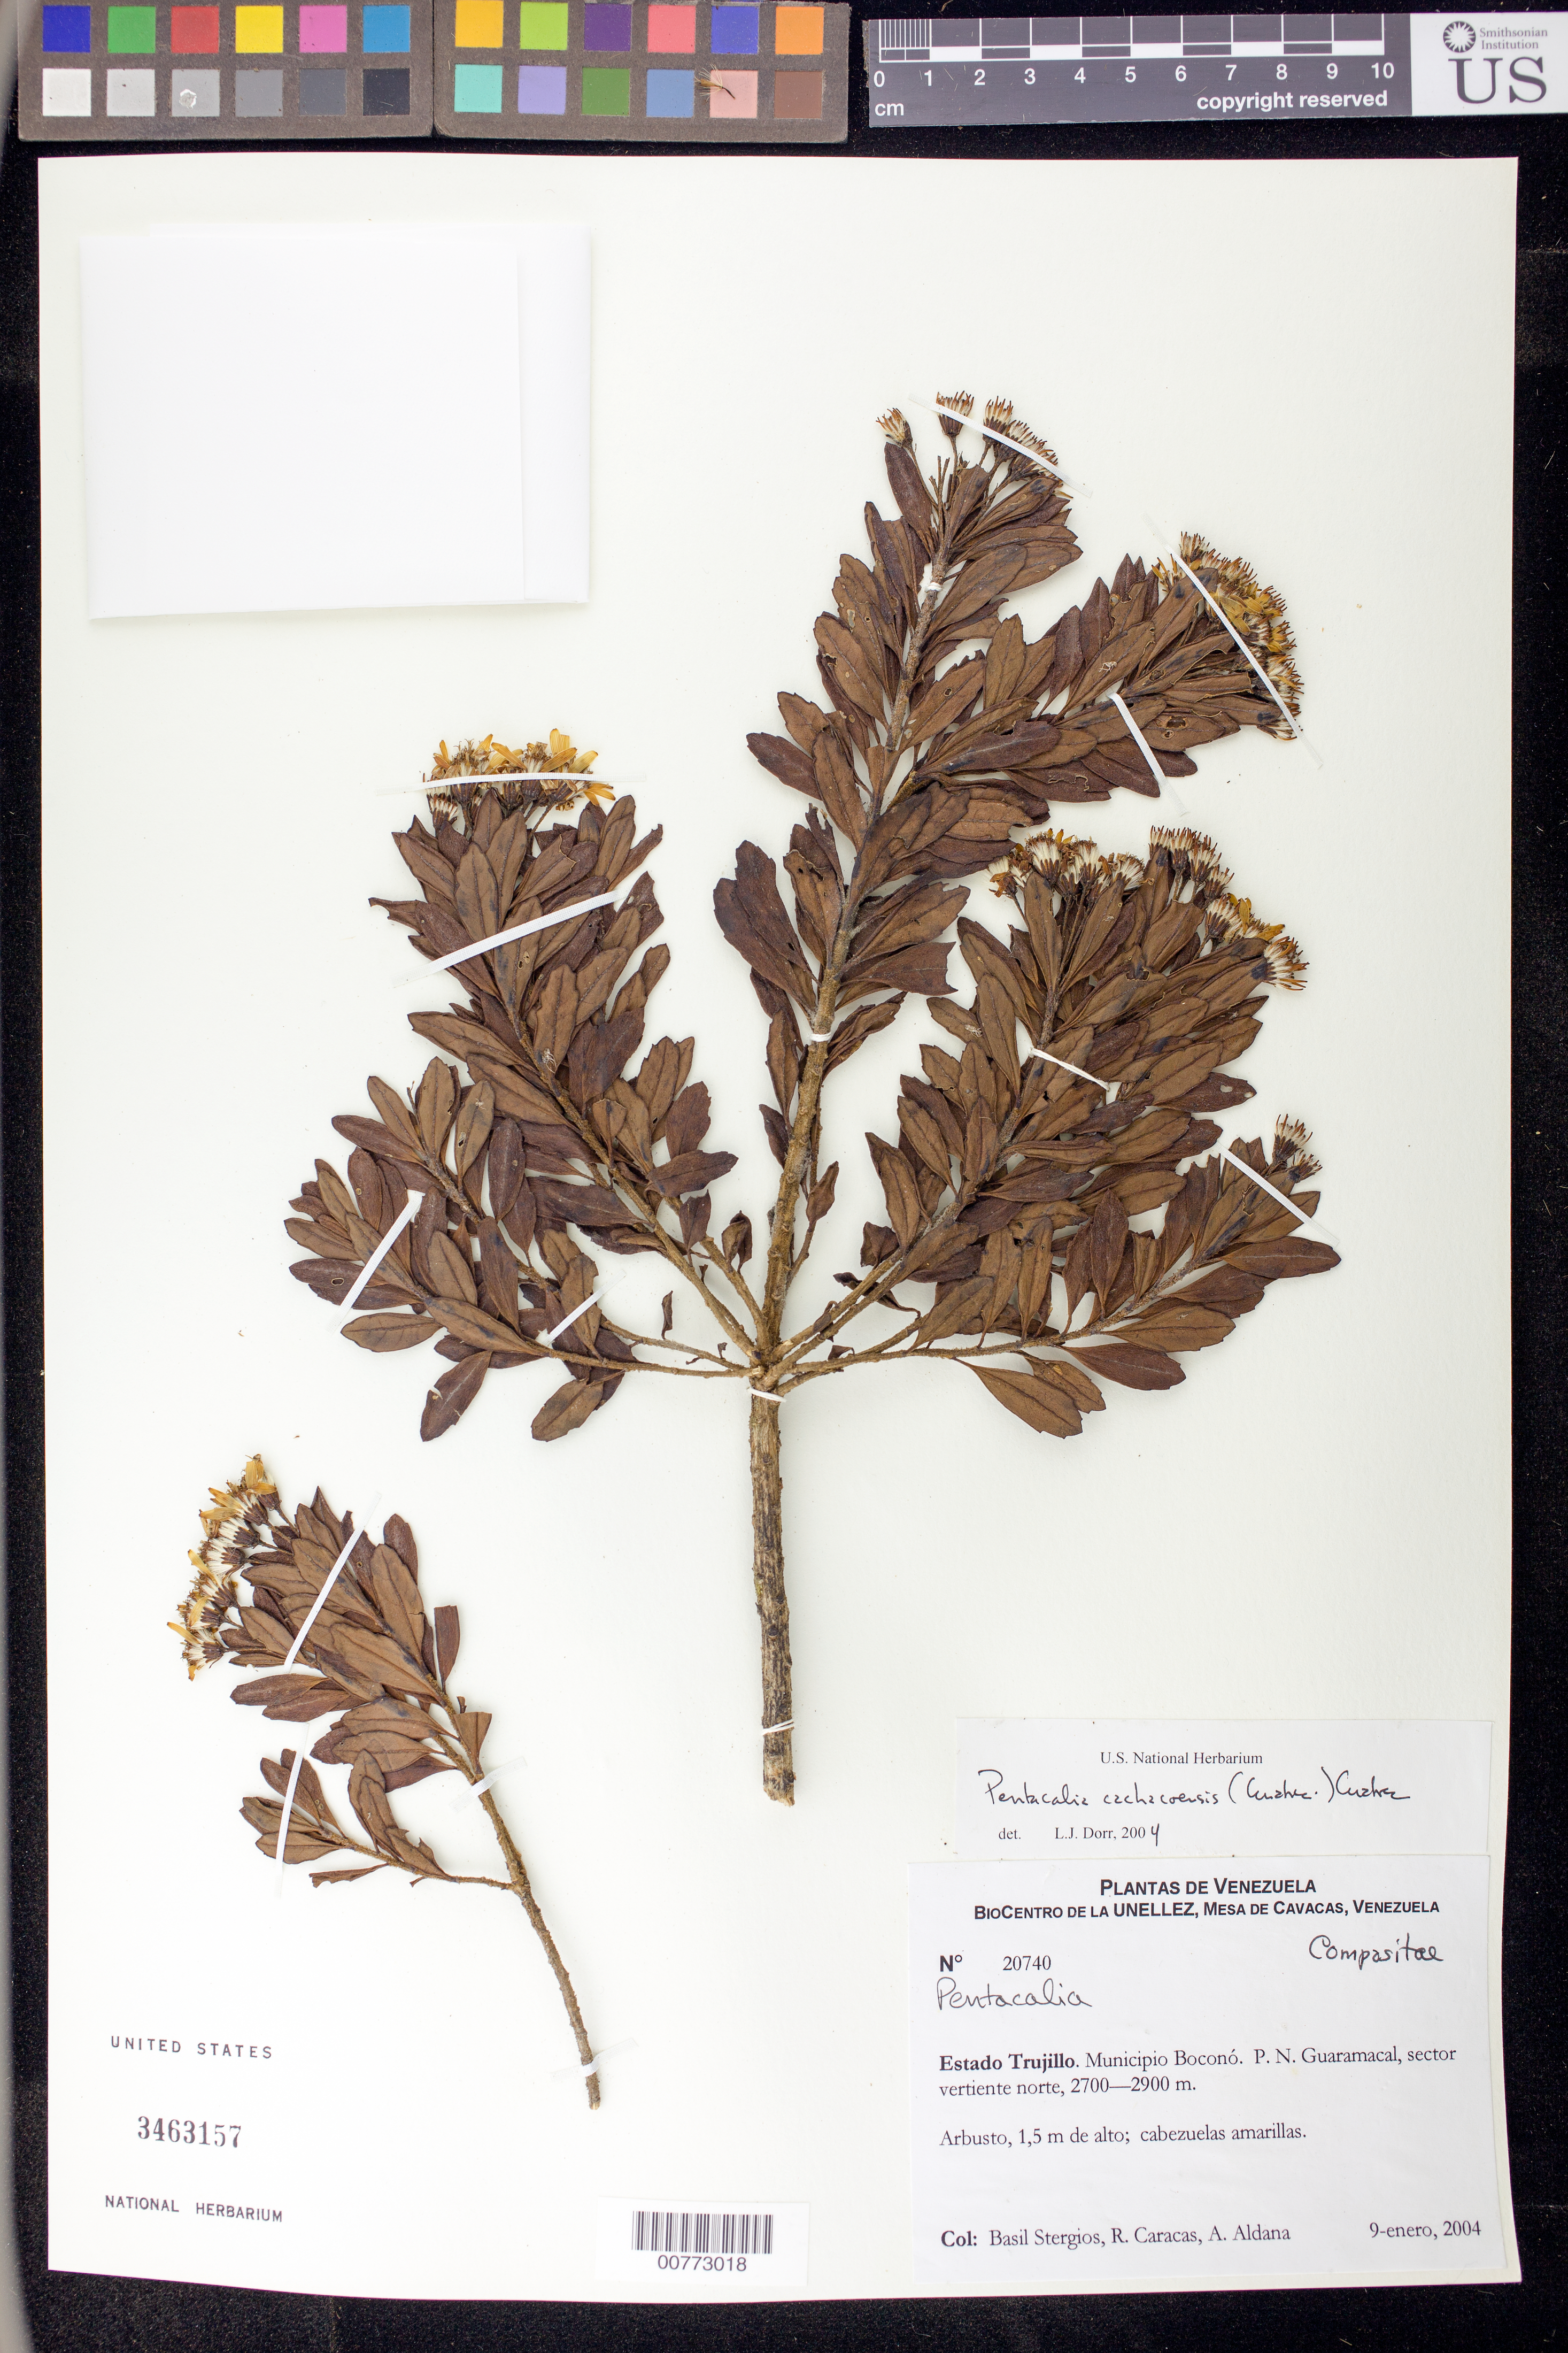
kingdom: Plantae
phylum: Tracheophyta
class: Magnoliopsida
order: Asterales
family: Asteraceae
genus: Pentacalia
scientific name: Pentacalia cachacoensis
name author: (Cuatrec.) Cuatrec.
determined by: Dorr, L. J., (BOT), Smithsonian Institution - National Museum of Natural History (UNITED STATES)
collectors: B. G. Stergios, R. Caracas & A. Aldana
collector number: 20740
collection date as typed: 09 Jan 2004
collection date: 2004-01-09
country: Venezuela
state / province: Trujillo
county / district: Boconó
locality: Parque Nacional Guaramacal, vertiente N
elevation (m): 2700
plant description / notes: PORT, US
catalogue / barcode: US 3463157